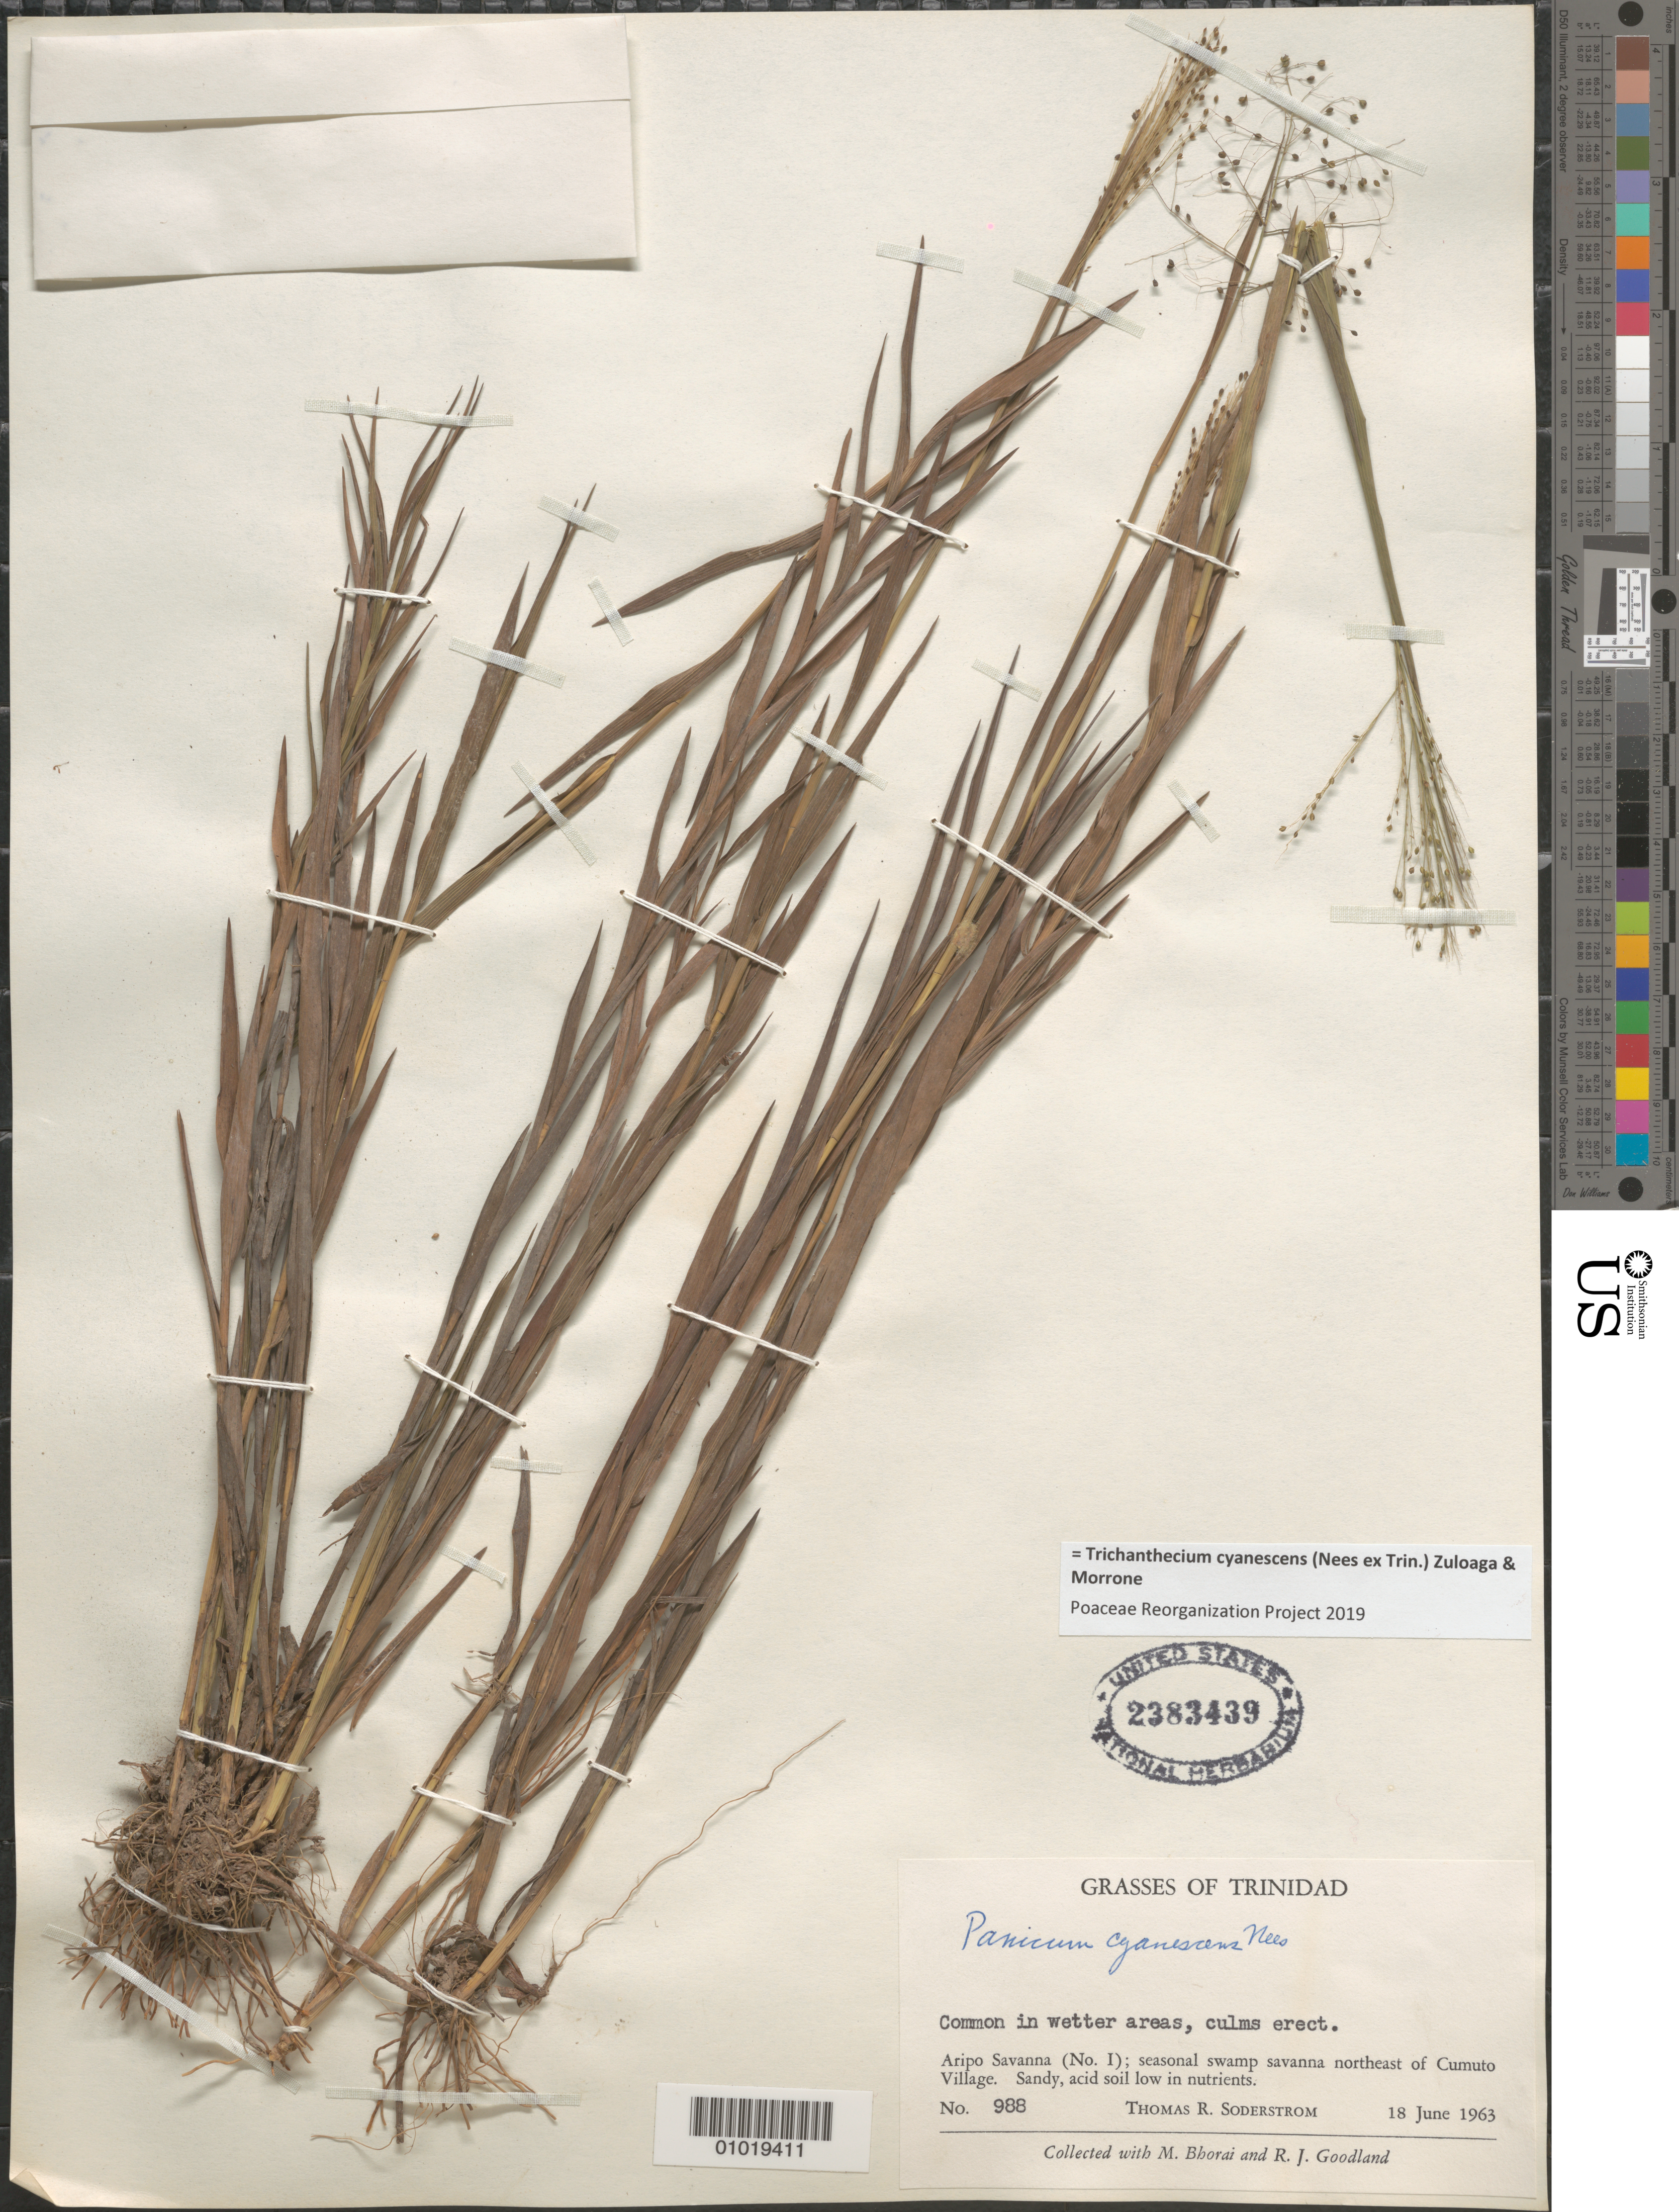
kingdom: Plantae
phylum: Tracheophyta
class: Liliopsida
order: Poales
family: Poaceae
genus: Panicum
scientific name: Panicum chrysopsidifolium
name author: Nash ex Small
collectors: T. R. Soderstrom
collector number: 988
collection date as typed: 18 Jun 1963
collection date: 1963-06-18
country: Trinidad and Tobago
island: Trinidad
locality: Aripo savanna (No.1); seasonal swamp forest NE of Cumuto Village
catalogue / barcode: US 2383439